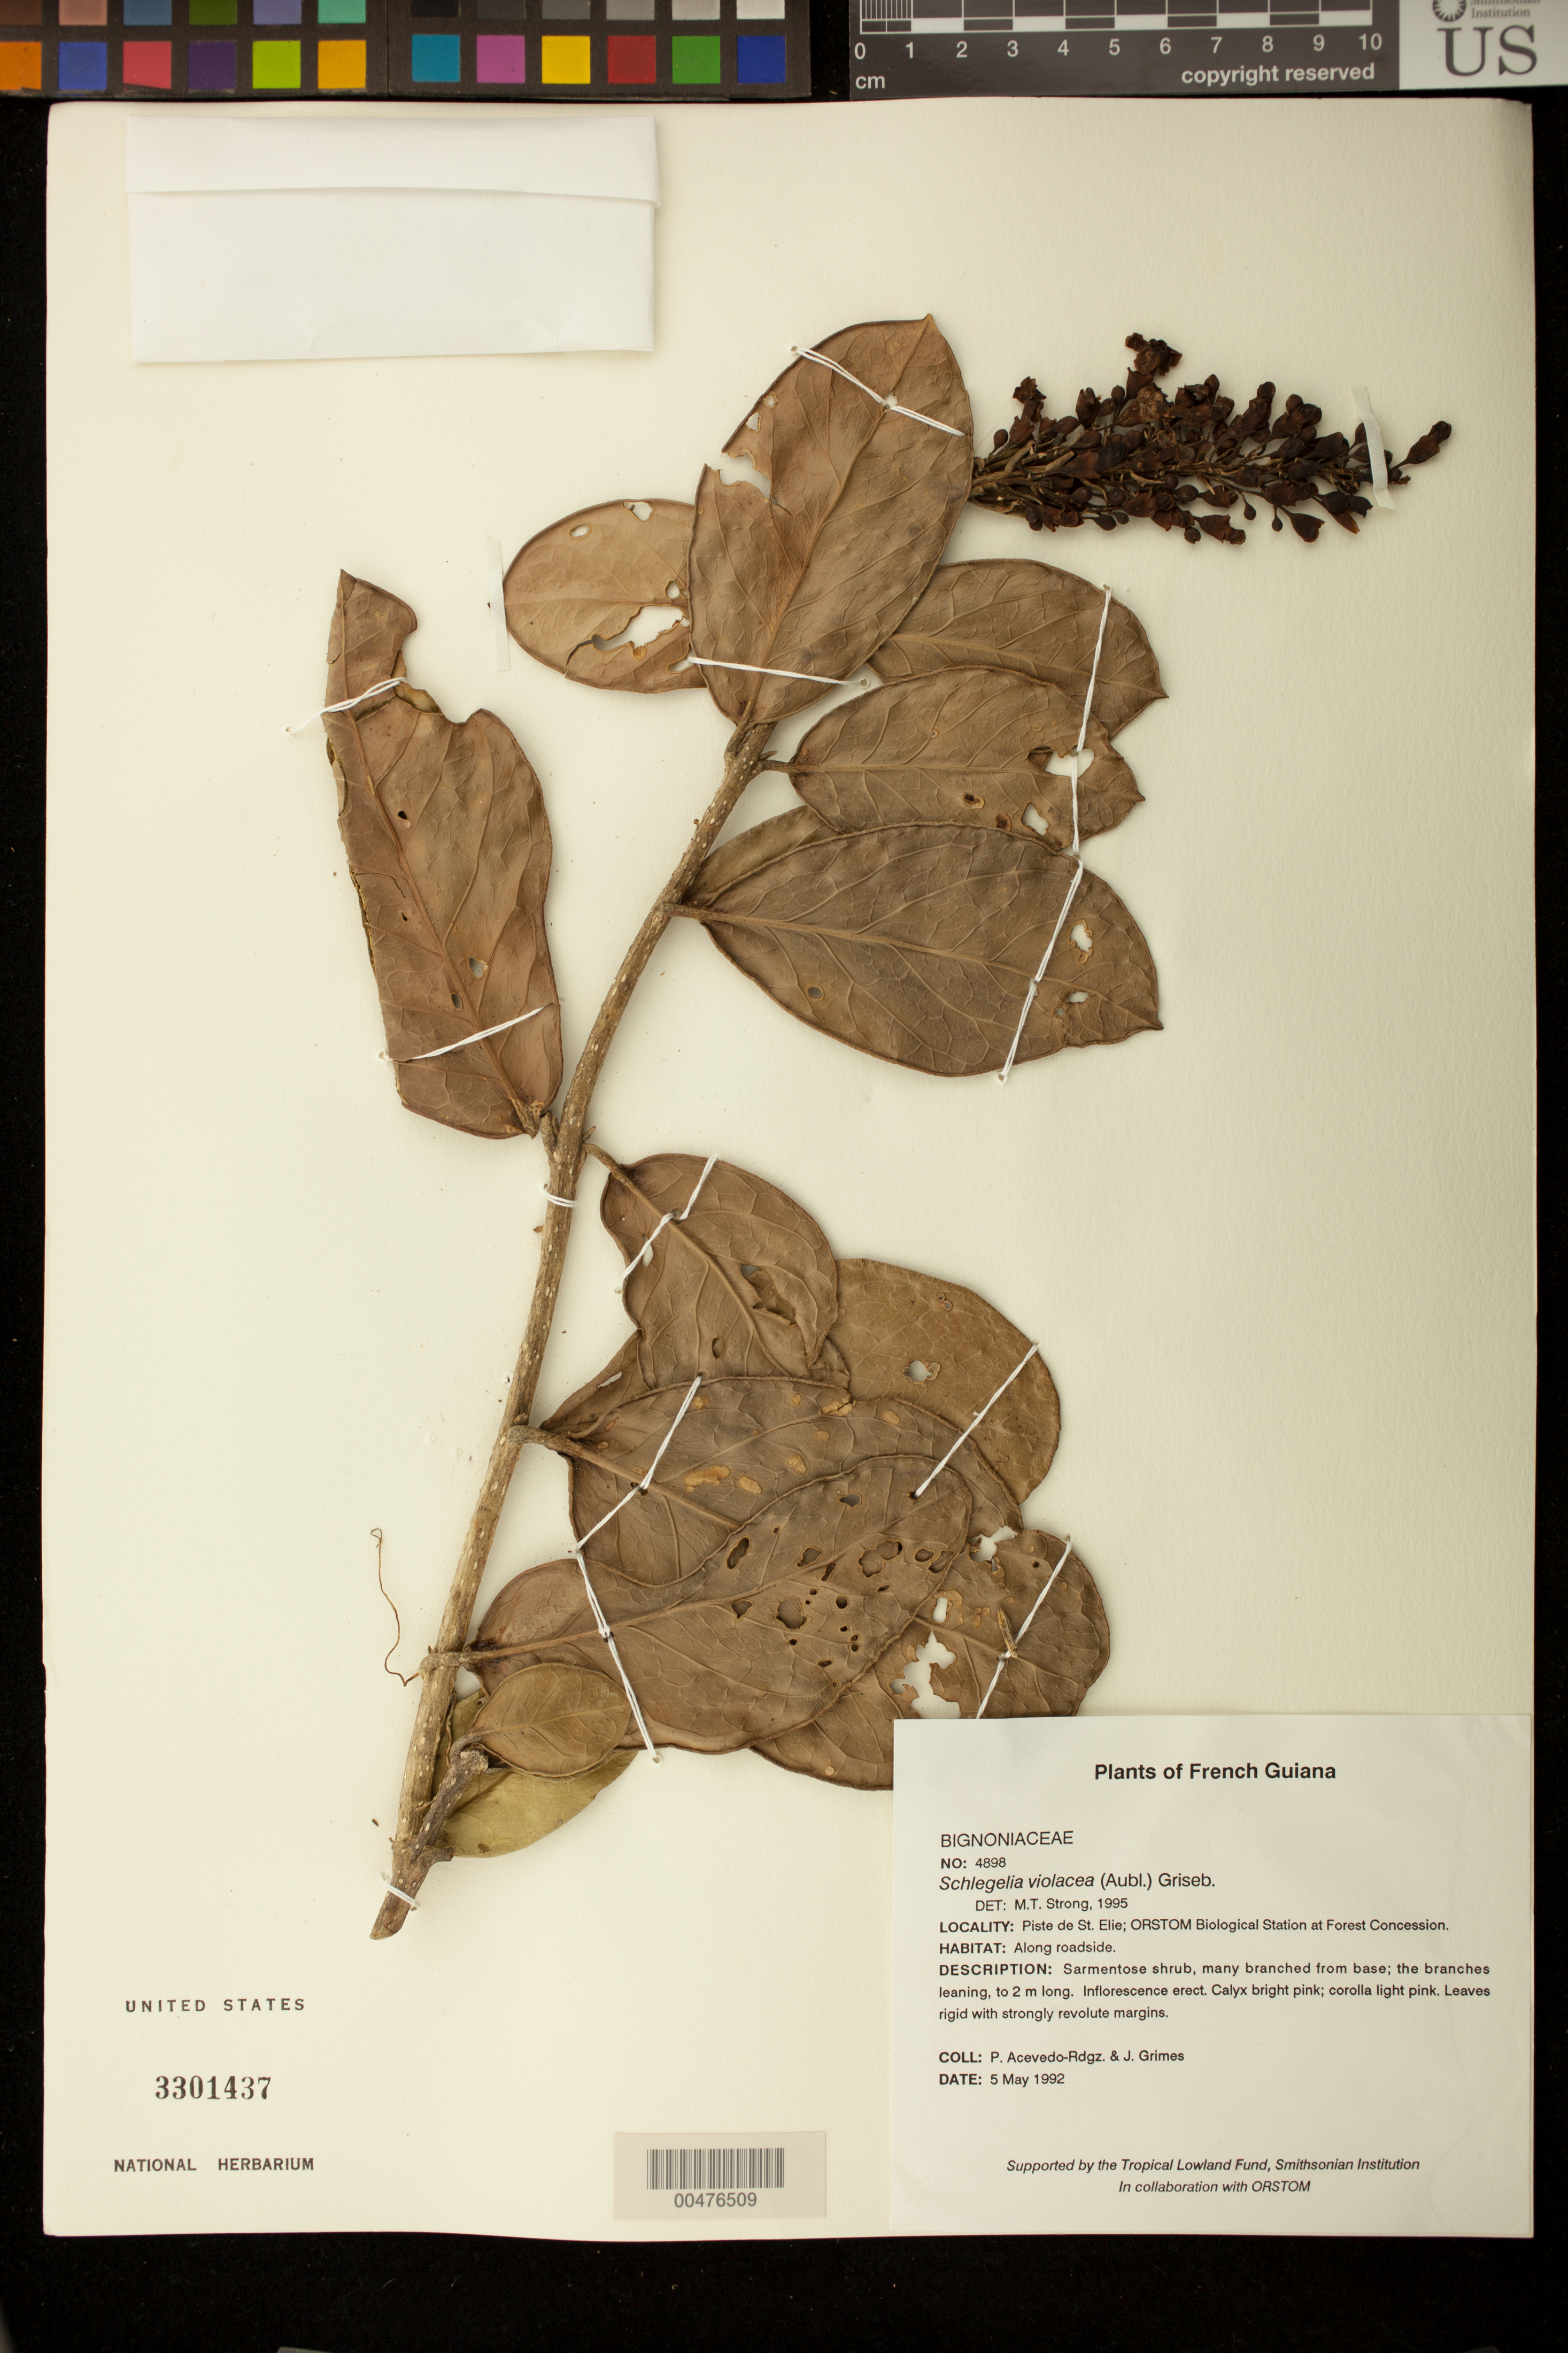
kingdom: Plantae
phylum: Tracheophyta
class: Magnoliopsida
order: Lamiales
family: Schlegeliaceae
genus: Schlegelia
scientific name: Schlegelia violacea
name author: (Aubl.) Griseb.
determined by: Strong, M. T., (US), Smithsonian Institution - National Museum of Natural History (UNITED STATES)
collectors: P. Acevedo-Rodr. & J. Grimes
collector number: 4898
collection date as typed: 05 May 1992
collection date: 1992-05-05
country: French Guiana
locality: Piste de St. Elie; ORSTOM Biological Station at Forest Concession.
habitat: Along roadside.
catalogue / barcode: US 3301437